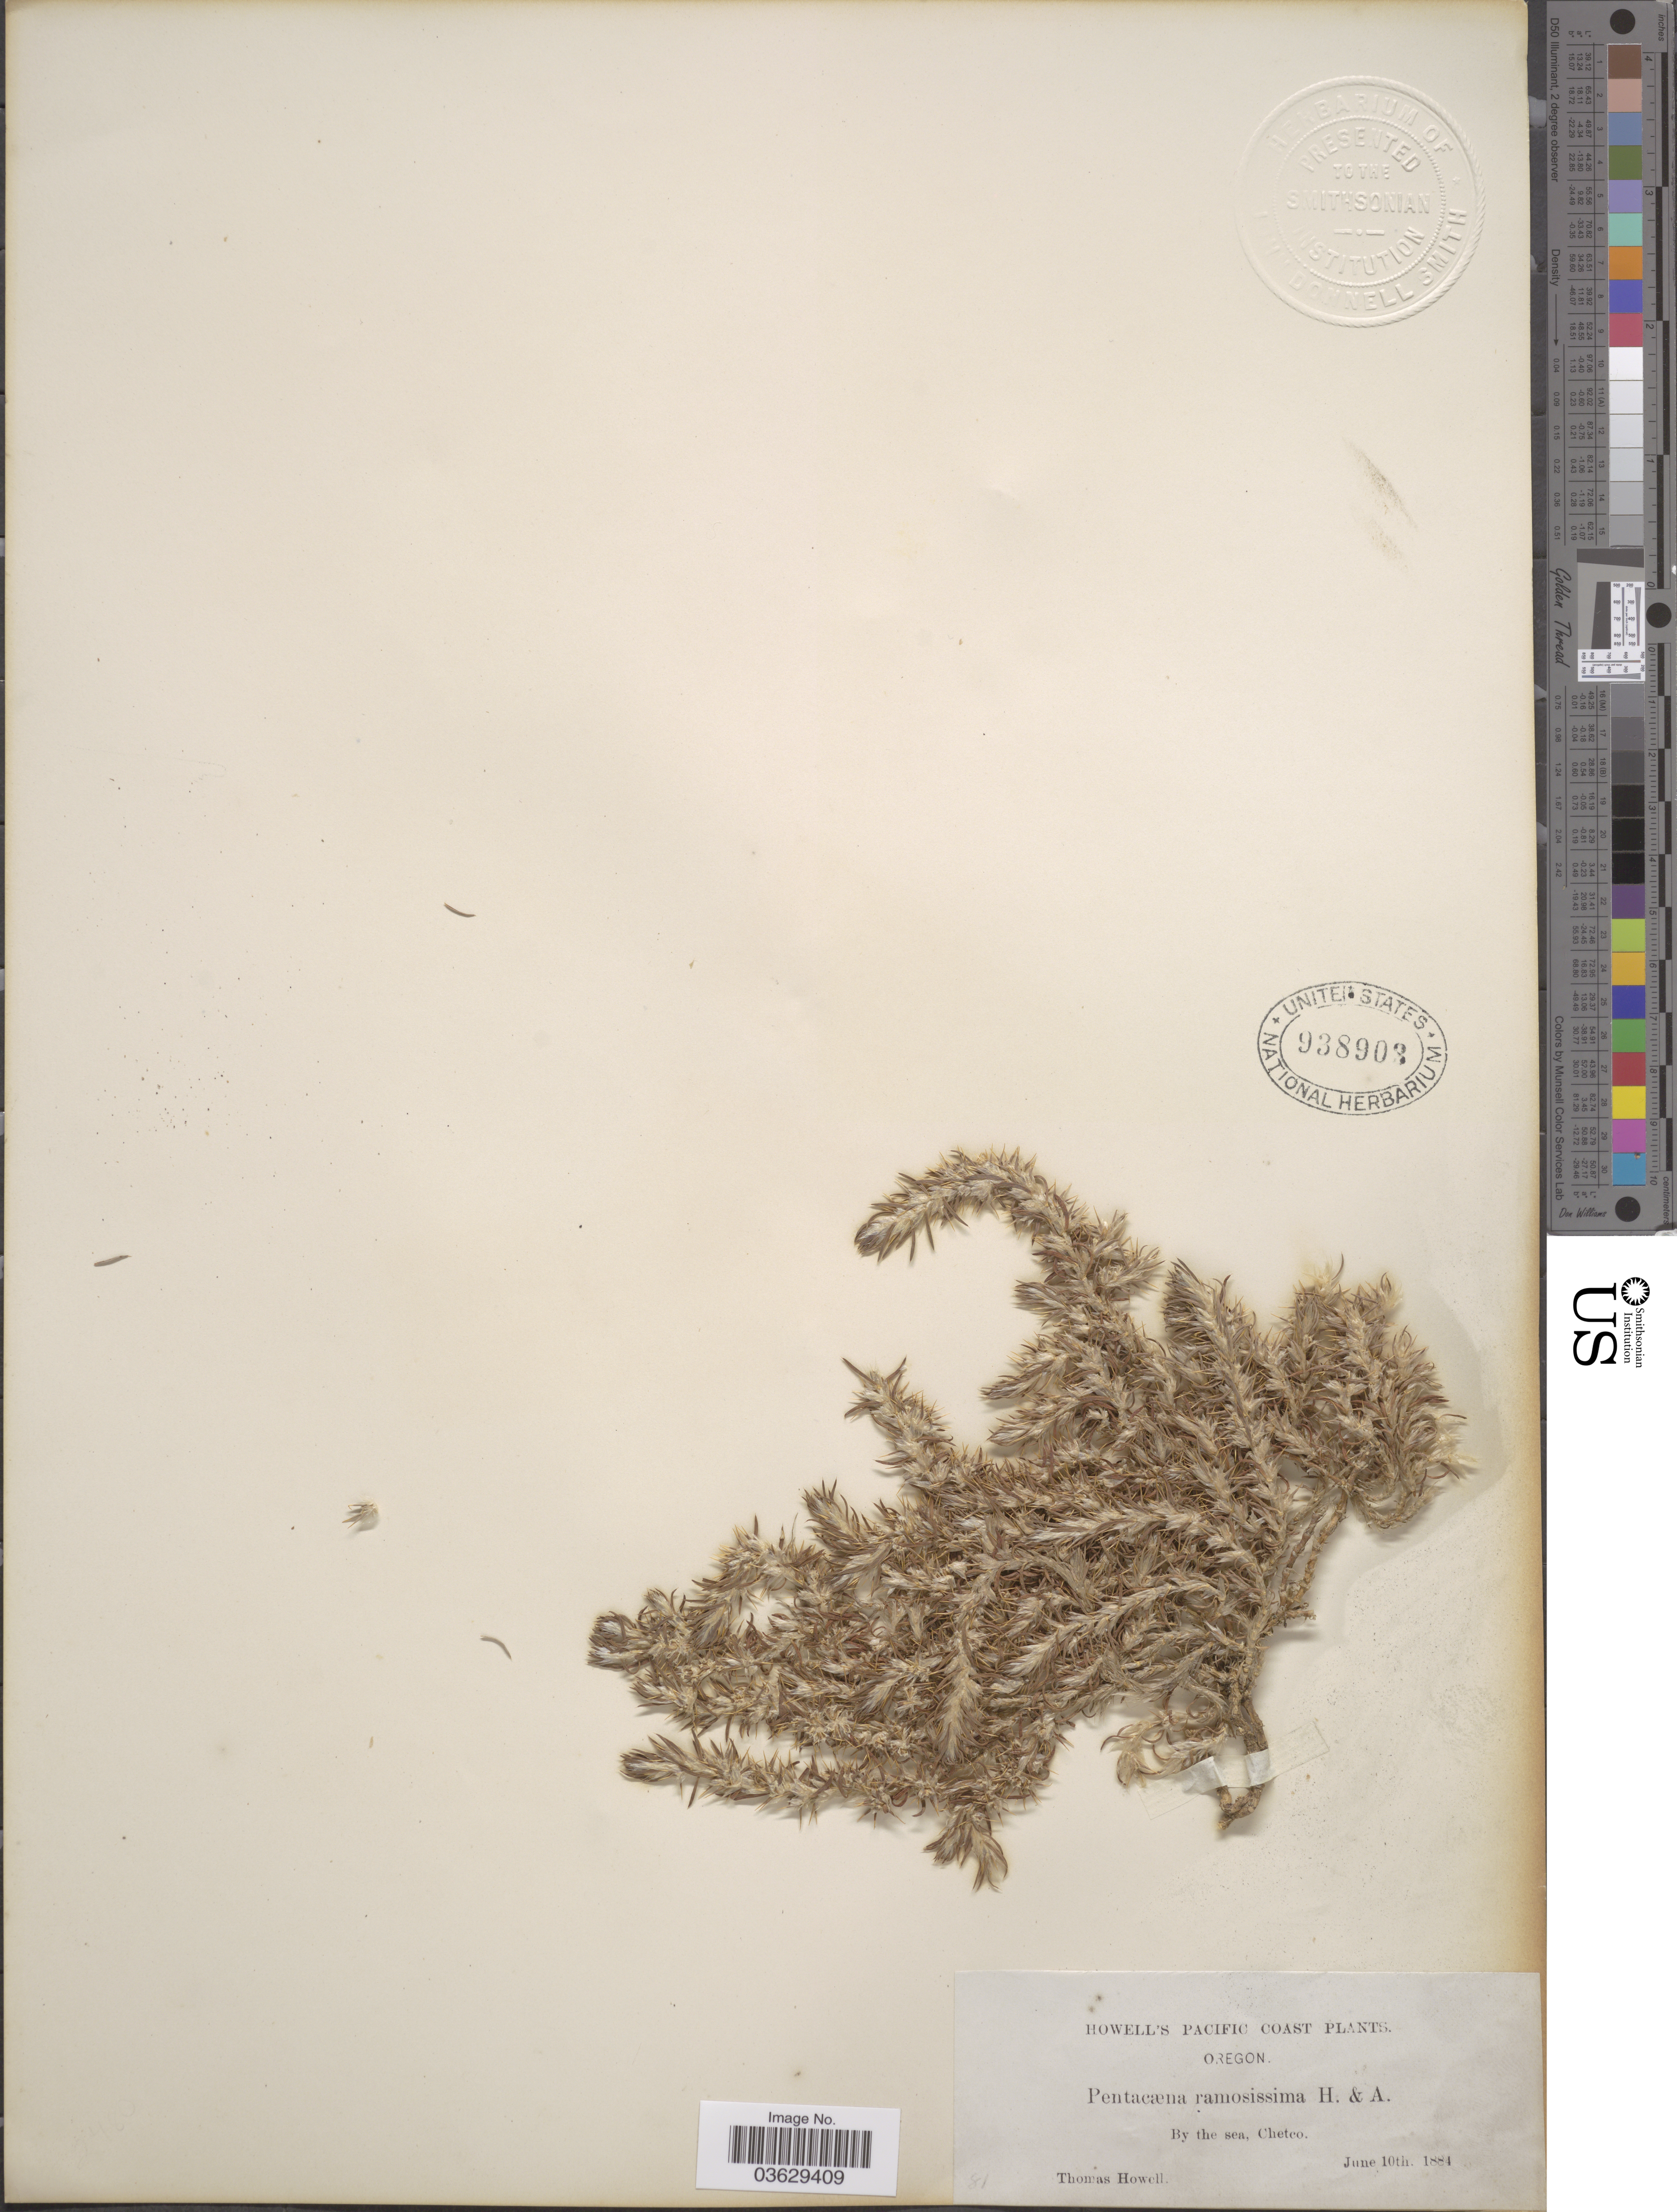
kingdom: Plantae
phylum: Tracheophyta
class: Magnoliopsida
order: Caryophyllales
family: Caryophyllaceae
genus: Cardionema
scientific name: Cardionema ramosissimum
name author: (Weinm.) A. Nelson & J.F. Macbr.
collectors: T. Howell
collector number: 81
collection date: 1884-06-10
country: United States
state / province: Oregon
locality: Pacific Coast. By the sea, Chetco.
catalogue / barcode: US 938903